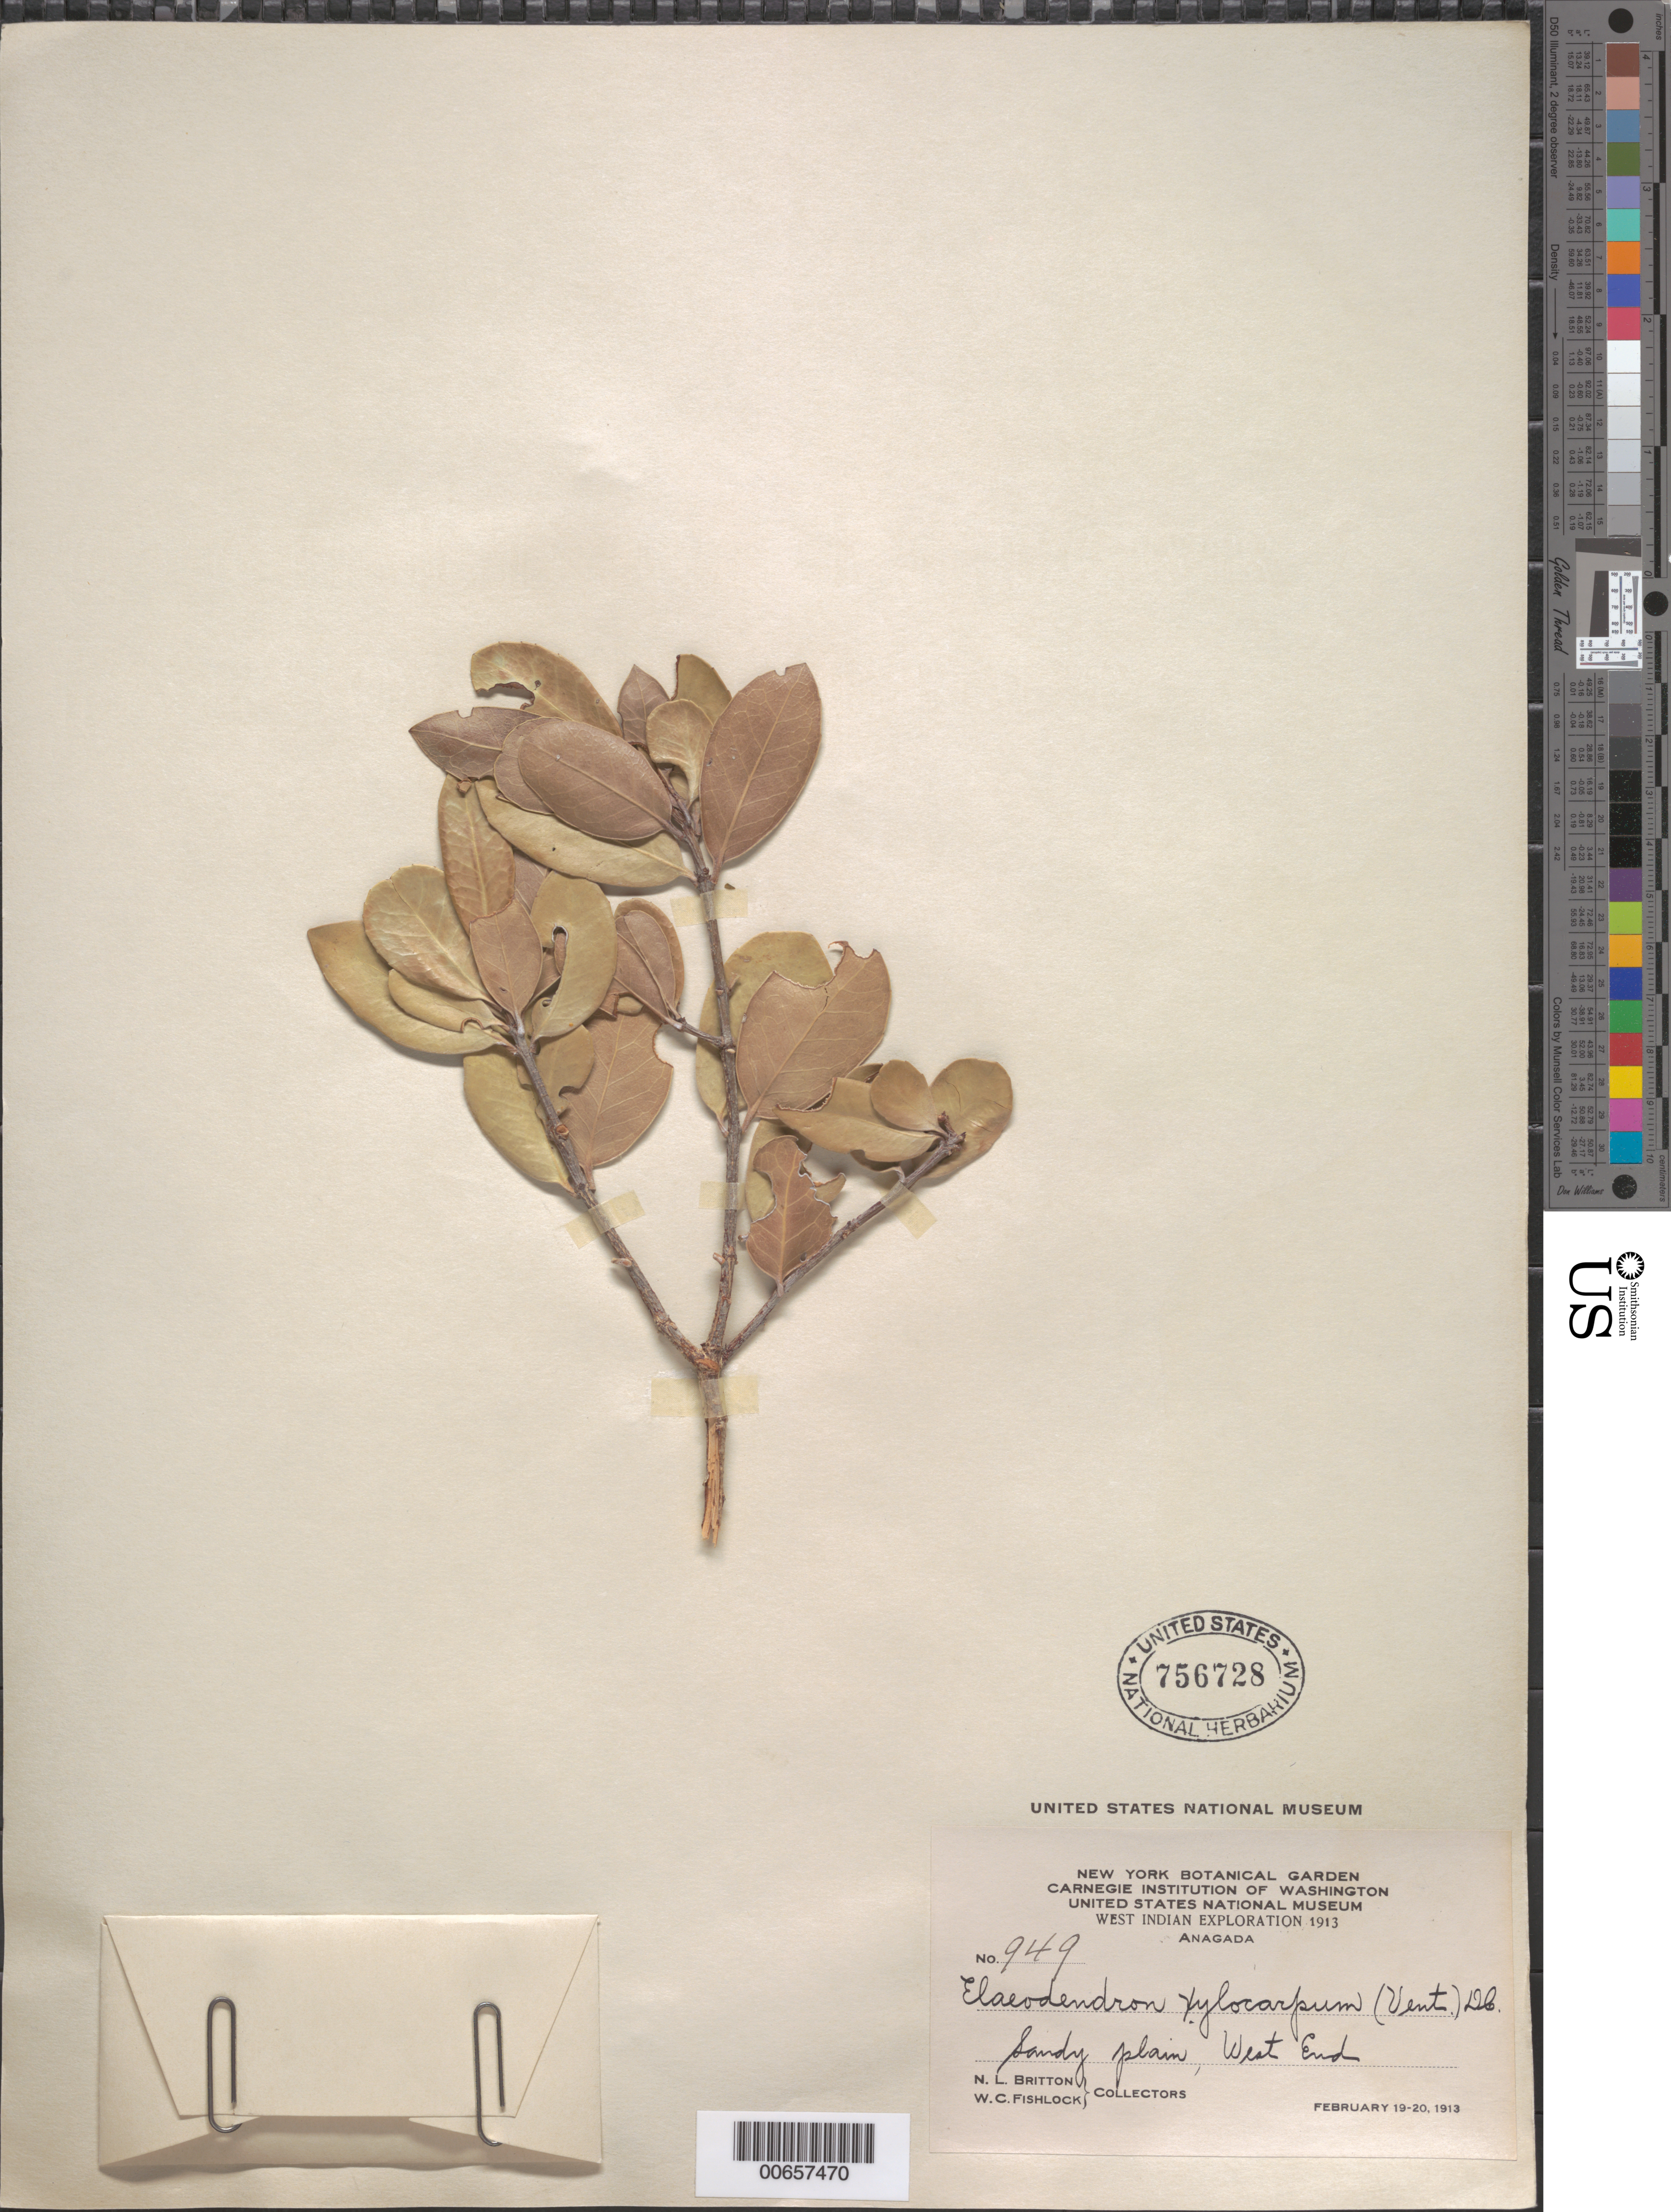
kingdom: Plantae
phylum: Tracheophyta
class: Magnoliopsida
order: Celastrales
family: Celastraceae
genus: Elaeodendron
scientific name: Elaeodendron xylocarpum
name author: (Vent.) DC.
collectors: N. Britton & W. Fishlock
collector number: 949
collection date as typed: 19 Feb 1913 and 20 Feb 1913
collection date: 1913-02-19,1913-02-20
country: British Virgin Islands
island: Anegada I.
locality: West End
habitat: Sandy plain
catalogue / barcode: US 756728